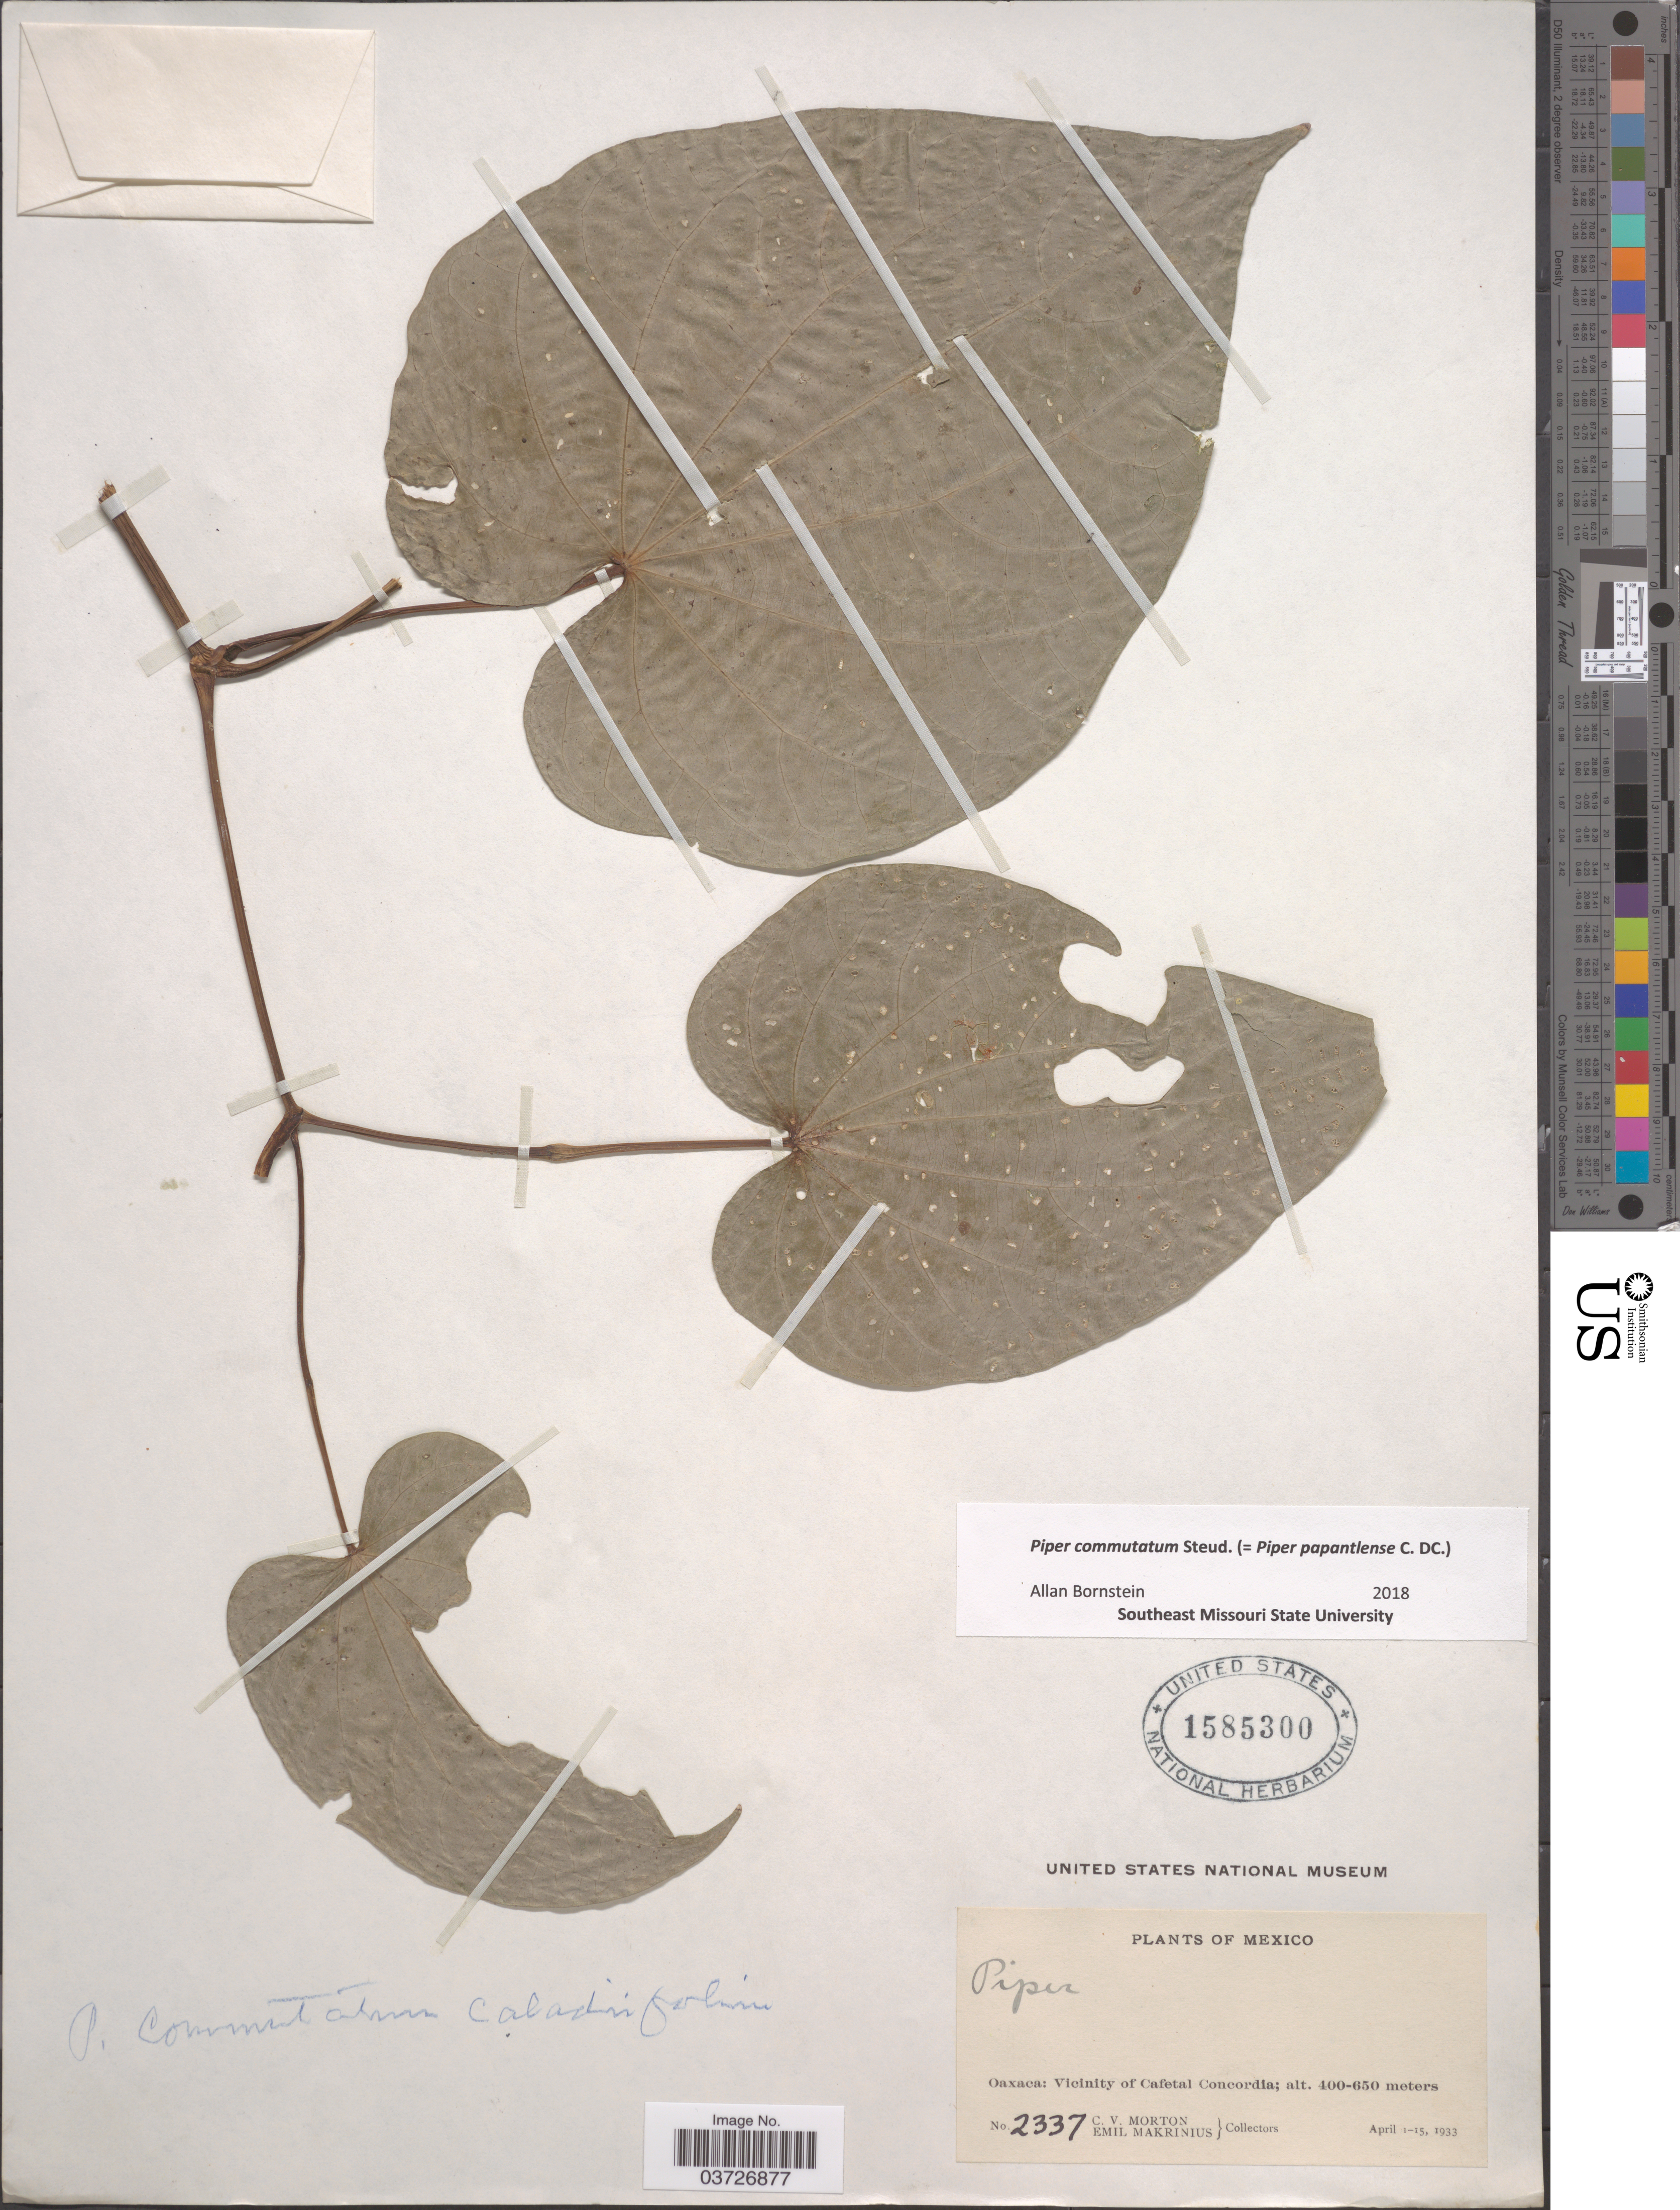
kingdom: Plantae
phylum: Tracheophyta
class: Magnoliopsida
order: Piperales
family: Piperaceae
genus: Piper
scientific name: Piper commutatum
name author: Steud.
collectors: C. V. Morton & E. Makrinius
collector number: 2337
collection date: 1933-04-01/1933-04-15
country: Mexico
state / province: Oaxaca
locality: Vicinity of Cafetal.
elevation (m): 400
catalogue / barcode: US 1585300